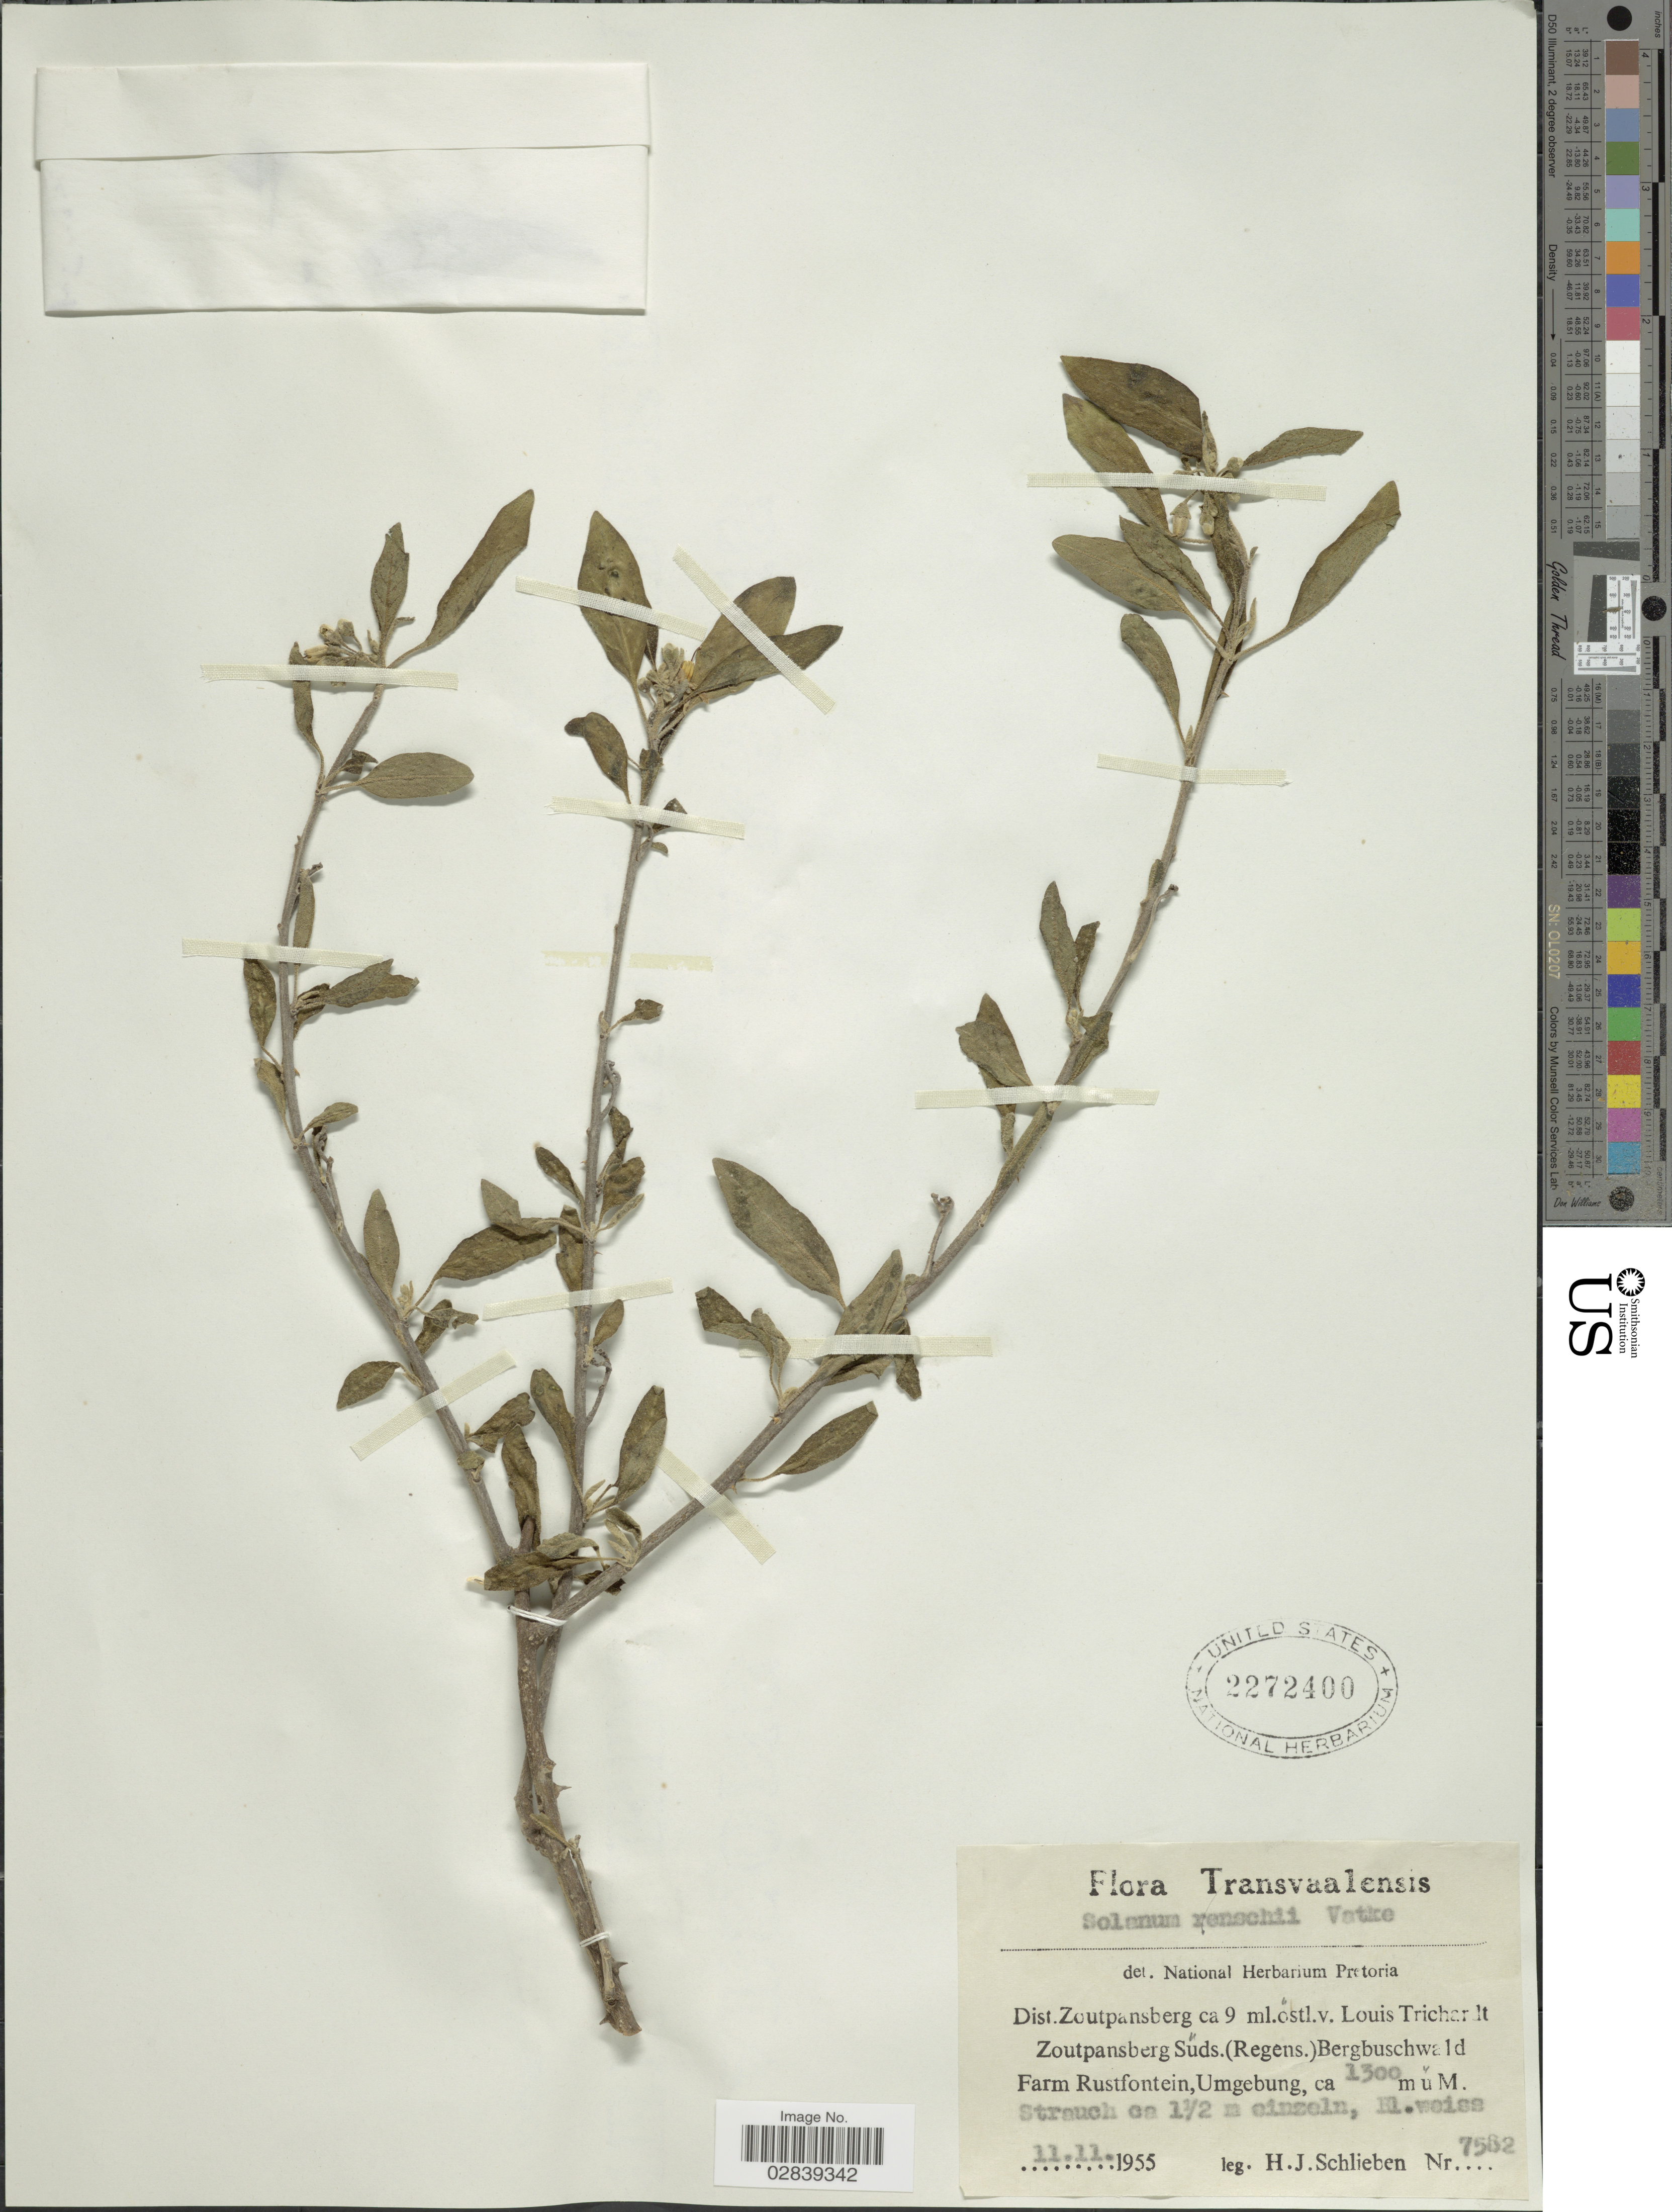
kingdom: Plantae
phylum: Tracheophyta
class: Magnoliopsida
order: Solanales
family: Solanaceae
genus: Solanum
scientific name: Solanum renschii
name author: Vatke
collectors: H. J. Schlieben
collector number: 7582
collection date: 1955-11-11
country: South Africa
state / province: Limpopo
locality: Transvaalensis, Dist. Zoutpansberg ca 9 ml. östl. v. Louis Trichardt Zoutpansberg Süds. (Regens), Bergbuschwald Farm Rustfontein, Umgebung.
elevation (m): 1300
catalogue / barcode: US 2272400